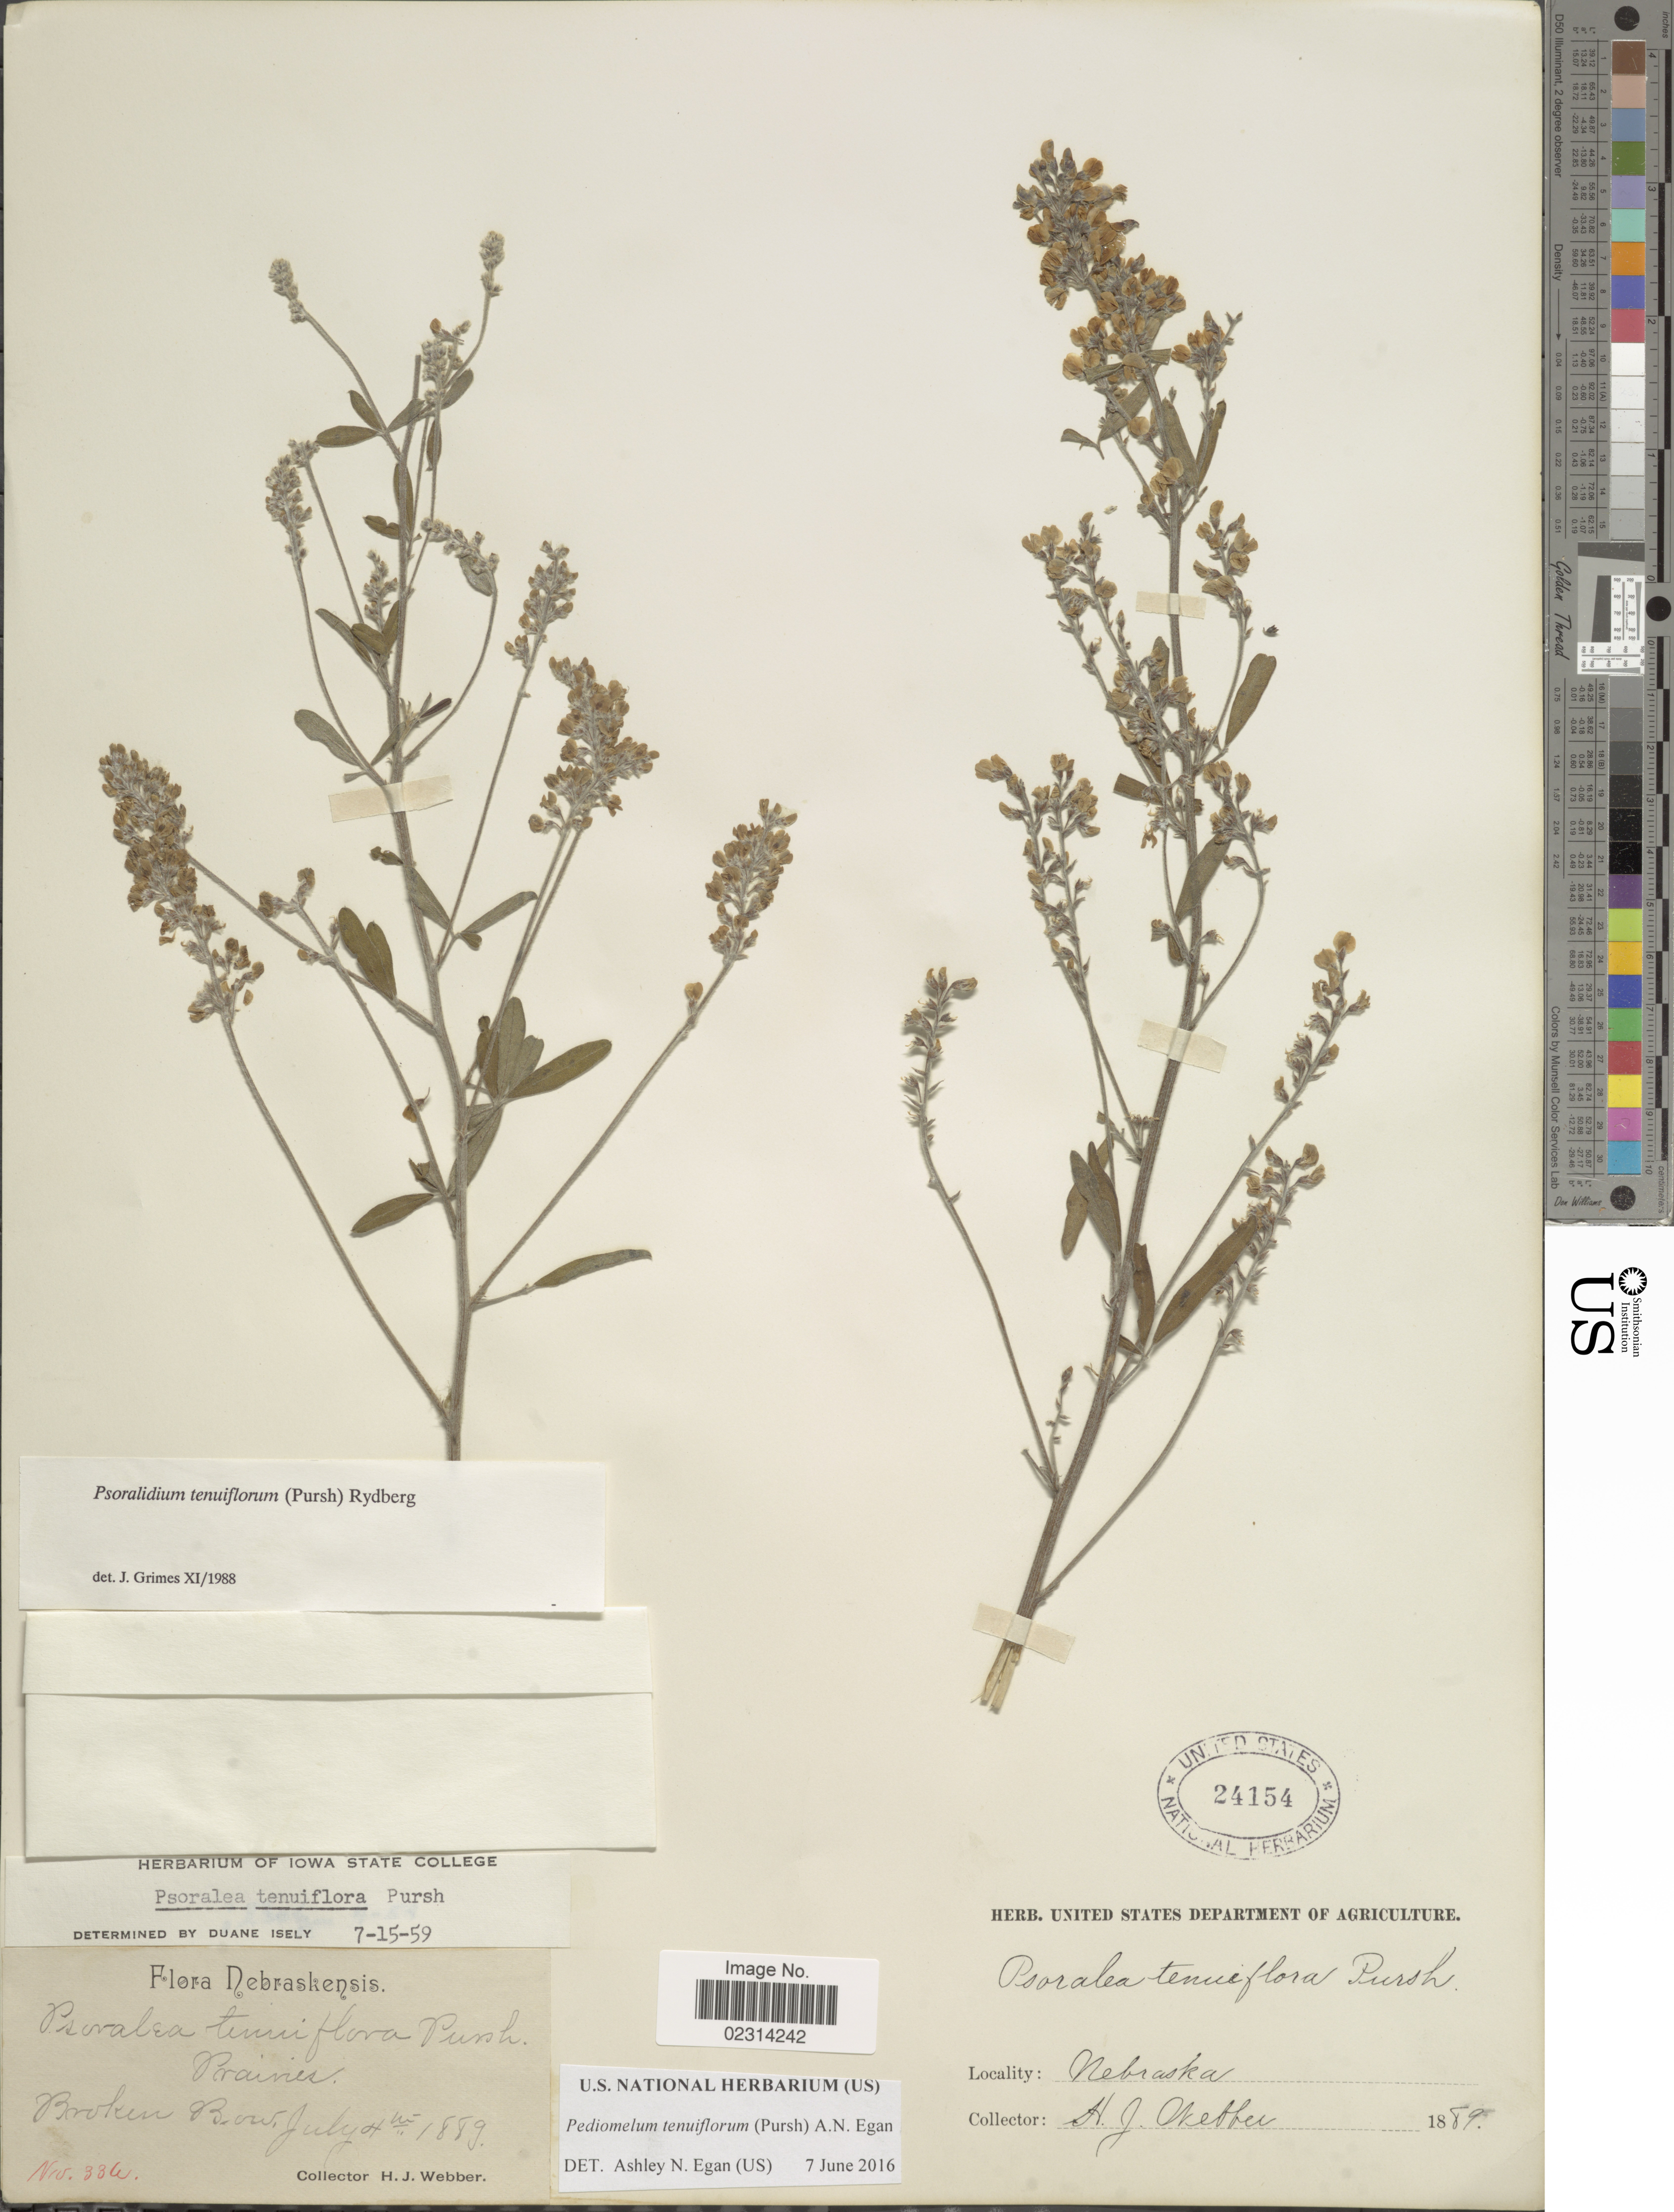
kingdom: Plantae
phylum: Tracheophyta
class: Magnoliopsida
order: Fabales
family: Fabaceae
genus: Psoralidium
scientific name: Psoralidium tenuiflorum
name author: (Pursh) Rydb.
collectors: H. Webber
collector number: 33a*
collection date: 1889-07-04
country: United States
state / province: Nebraska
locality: Broken Bow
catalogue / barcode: US 24154